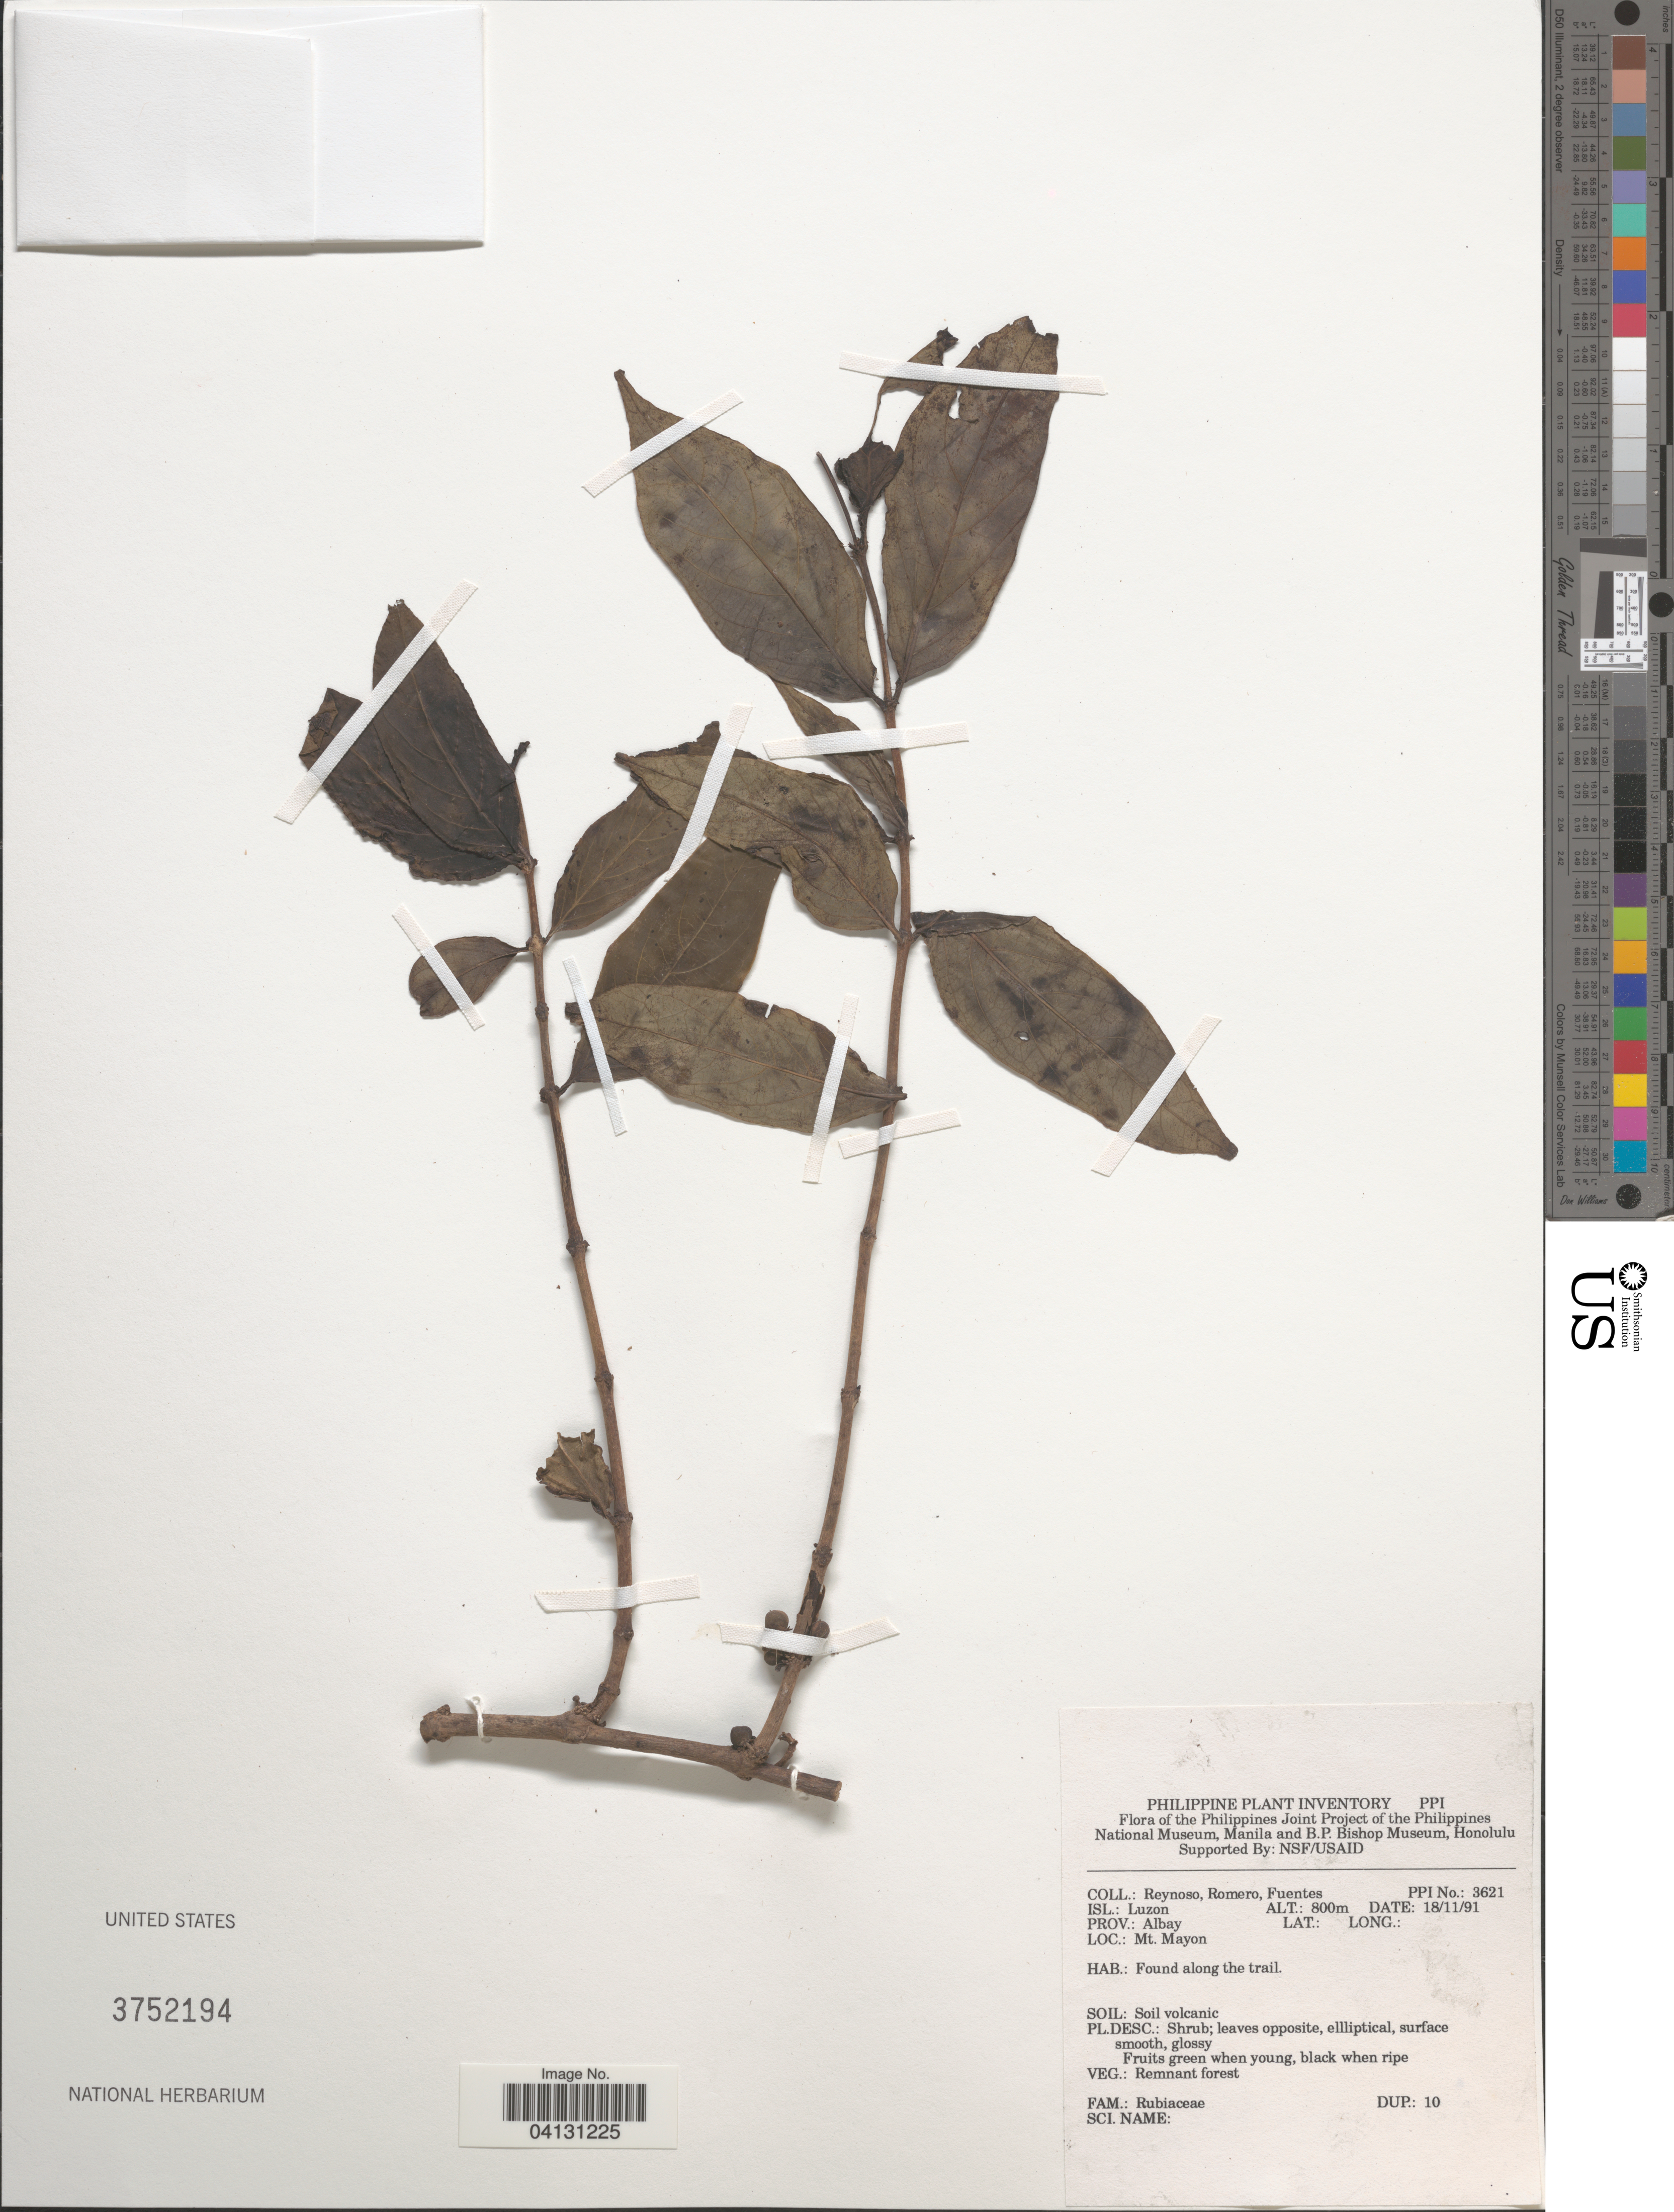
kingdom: Plantae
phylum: Tracheophyta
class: Magnoliopsida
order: Gentianales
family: Rubiaceae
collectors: E. Reynoso, -. Romero & -. Fuentes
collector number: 3621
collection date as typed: Transcribed d/m/y: 18/11/91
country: Philippines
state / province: Bicol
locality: Isl.: Luzon. Prov.: Albay. Mt. Mayon.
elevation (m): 800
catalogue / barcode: US 3752194